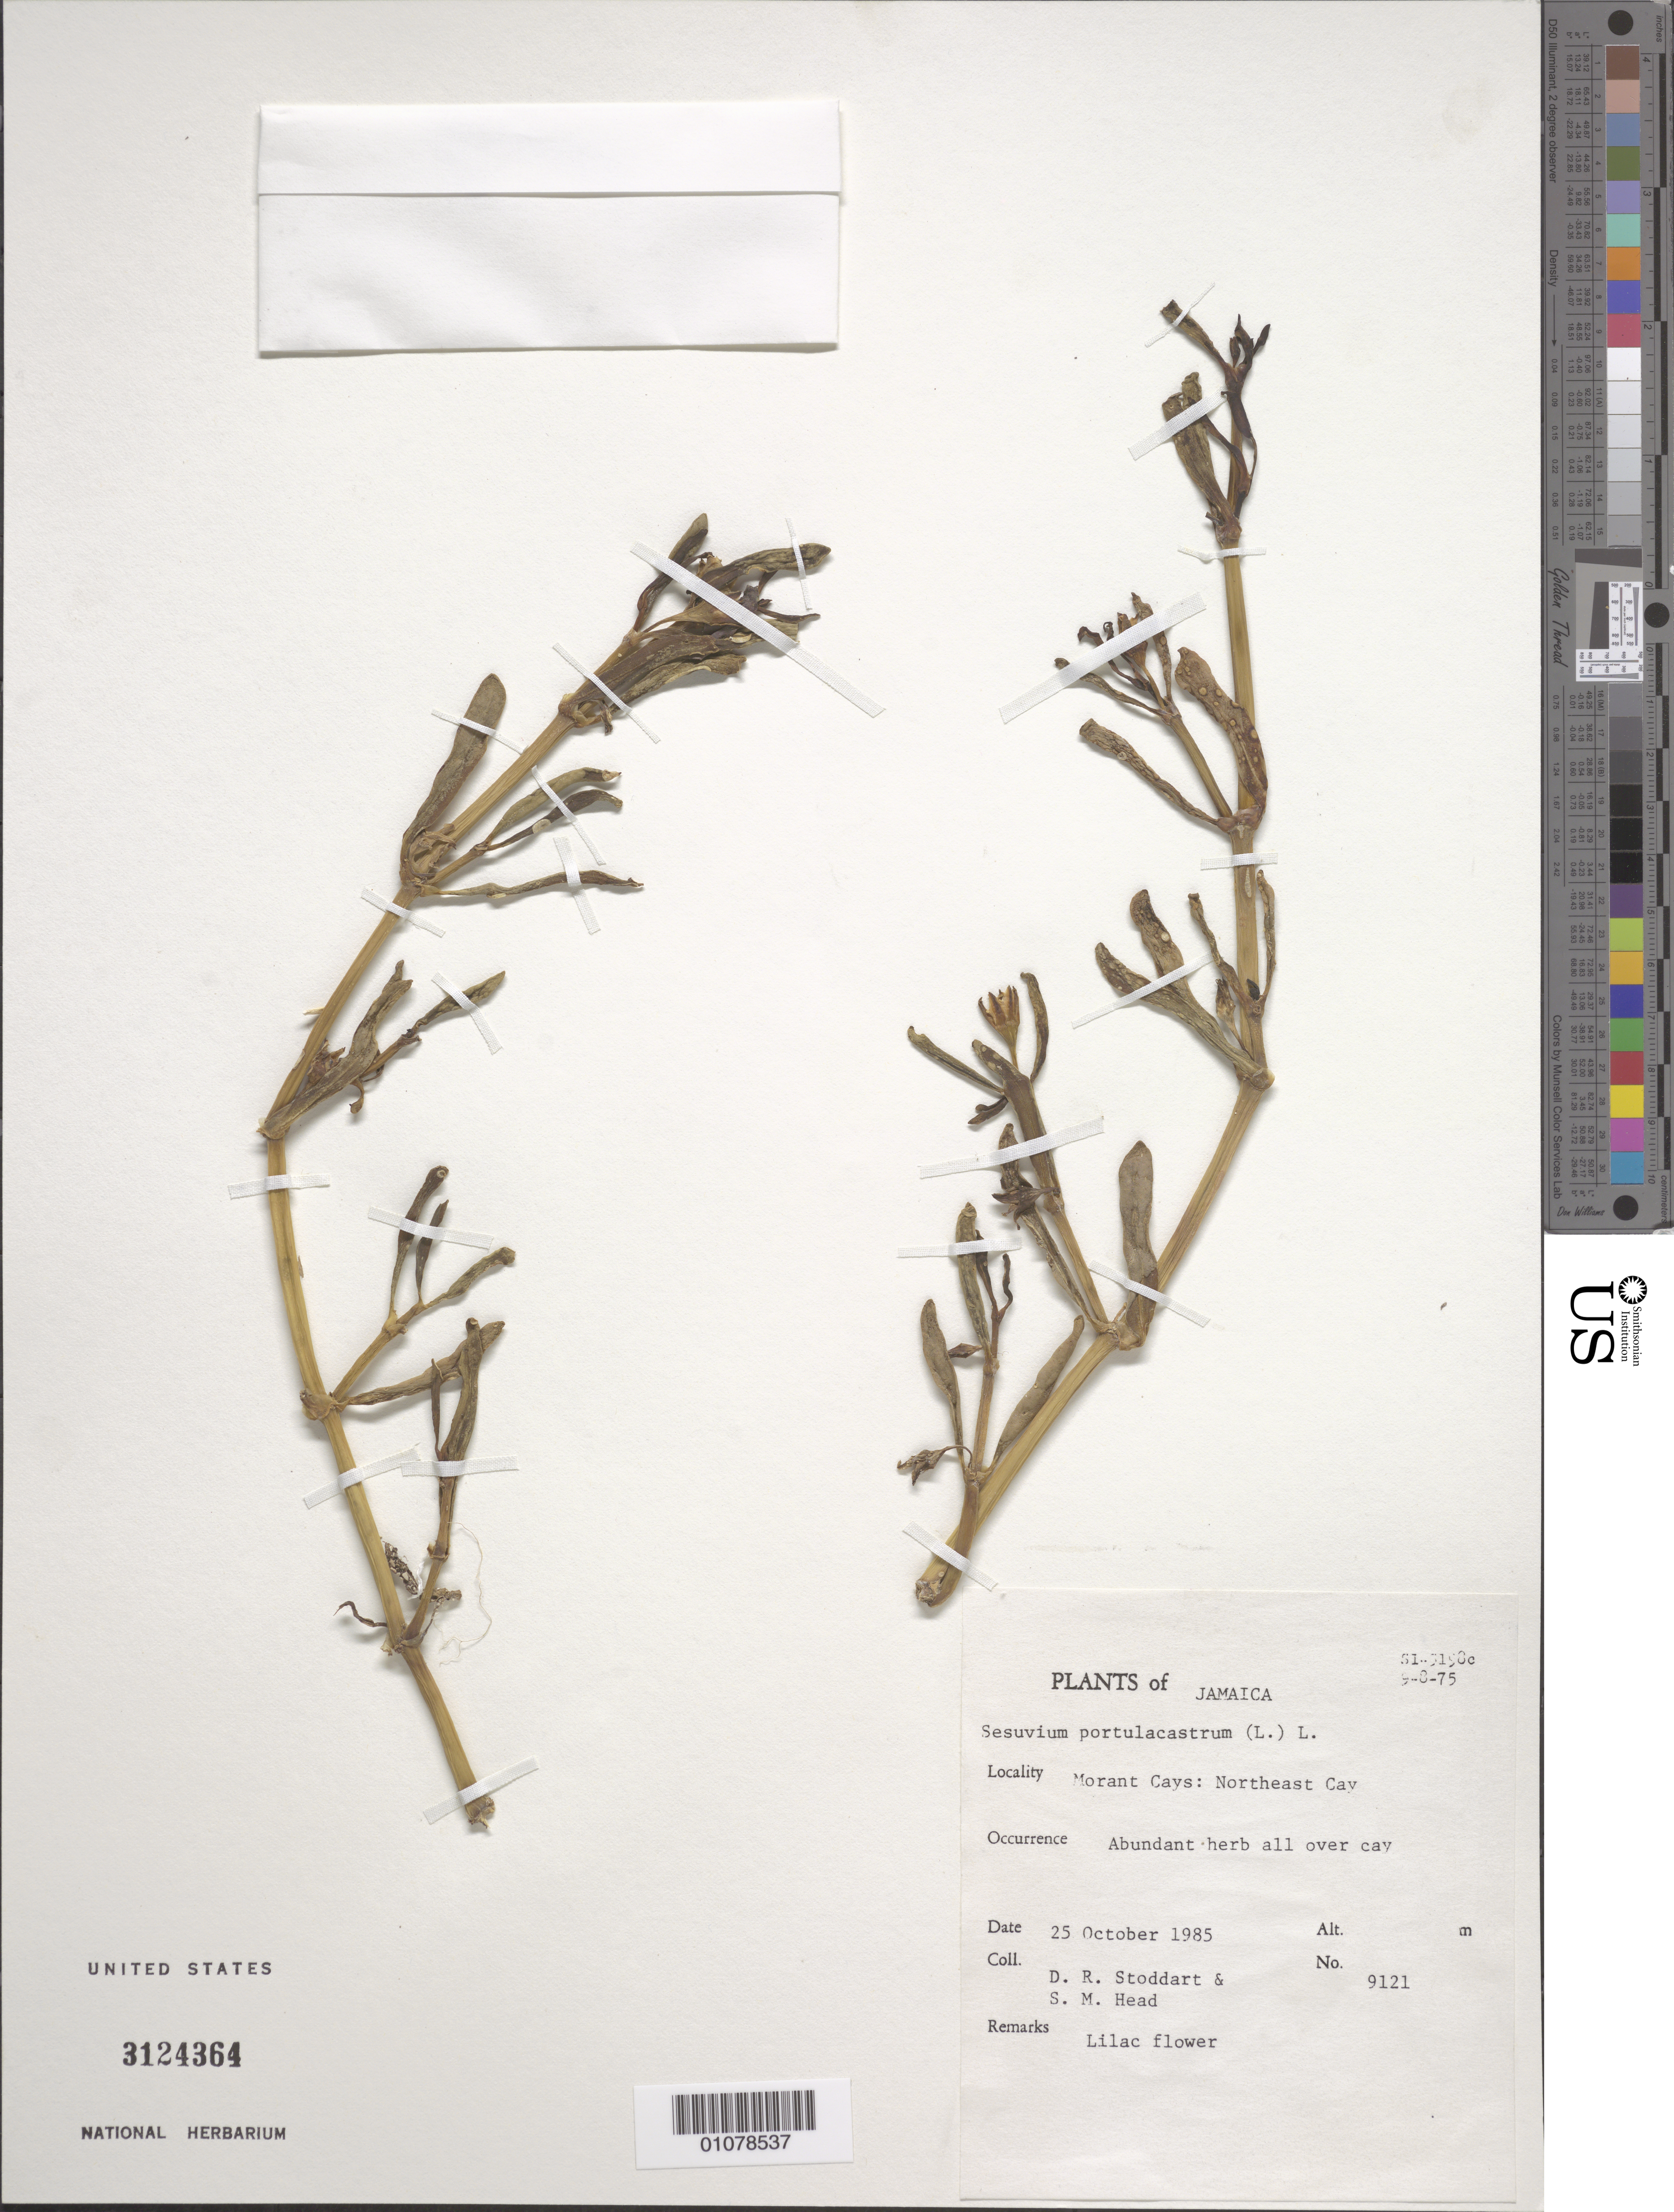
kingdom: Plantae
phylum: Tracheophyta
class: Magnoliopsida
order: Caryophyllales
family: Aizoaceae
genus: Sesuvium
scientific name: Sesuvium portulacastrum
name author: (L.) L.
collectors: D. R. Stoddart & S. Head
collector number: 9121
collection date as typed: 25 Oct 1985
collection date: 1985-10-25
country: Jamaica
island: Jamaica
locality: Morant Cays: Northeast Cay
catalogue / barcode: US 3124364